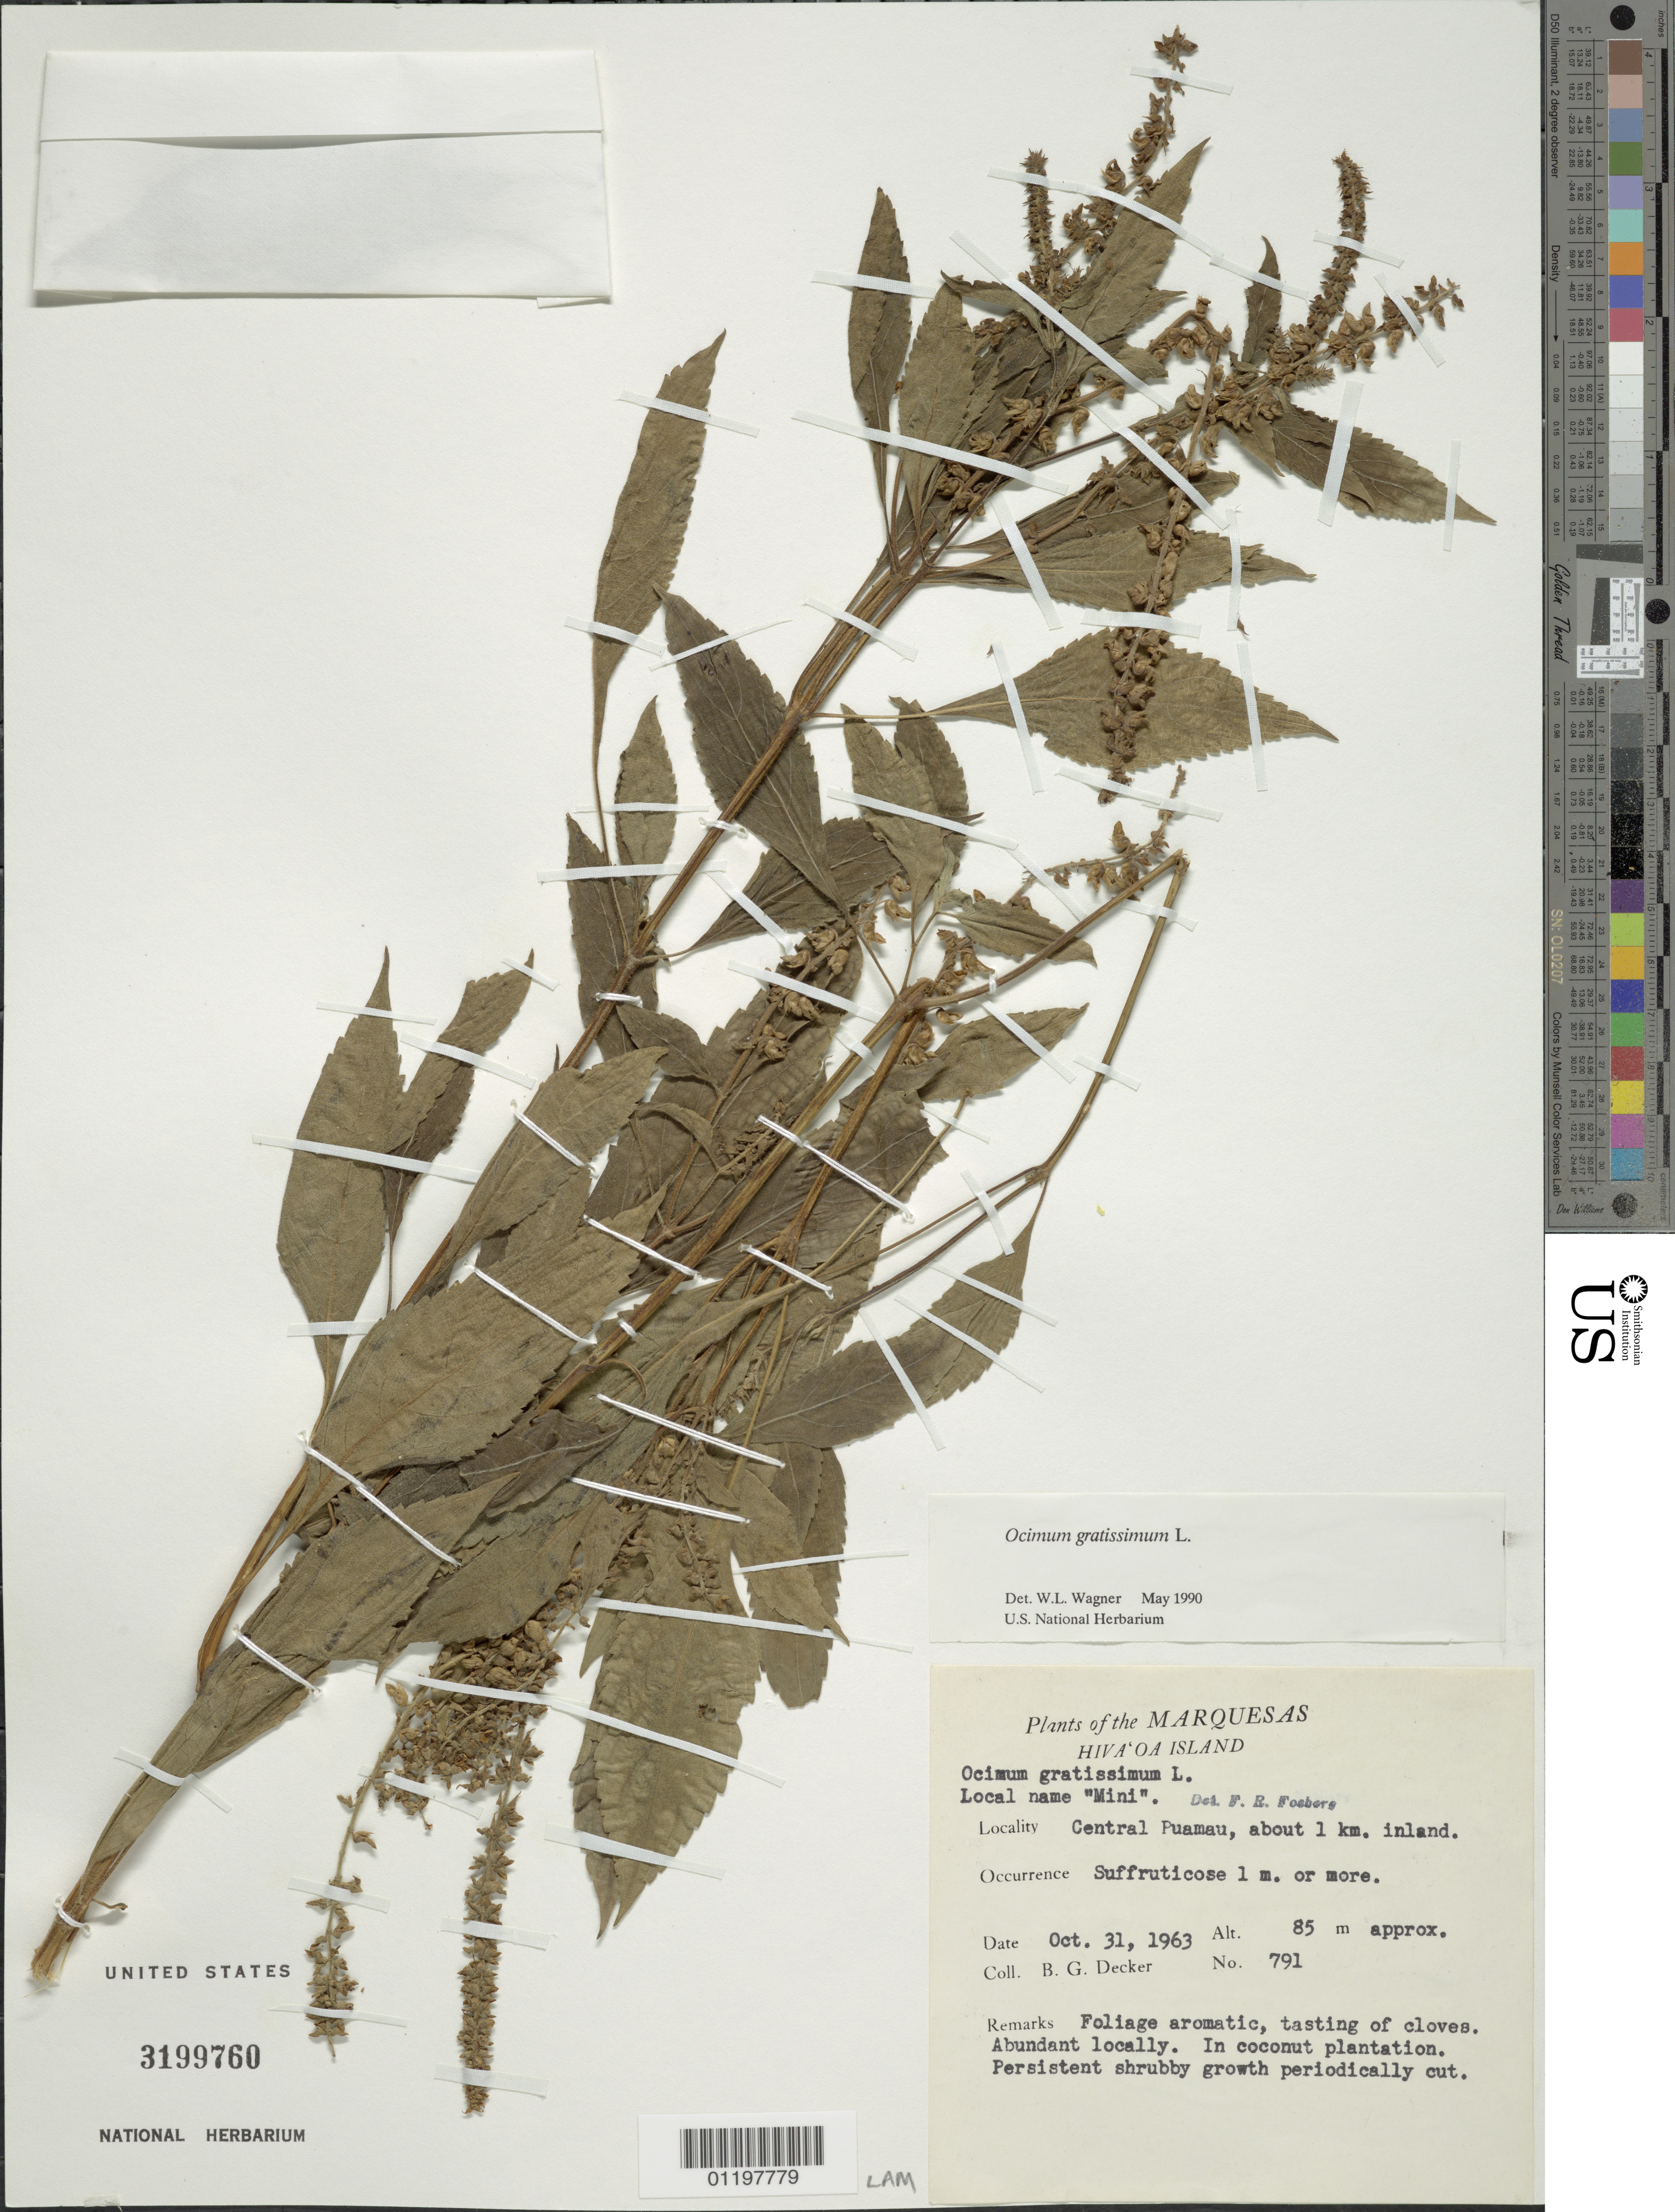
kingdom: Plantae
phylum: Tracheophyta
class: Magnoliopsida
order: Lamiales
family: Lamiaceae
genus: Ocimum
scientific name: Ocimum gratissimum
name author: L.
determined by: Wagner, W. L., (BOT), Smithsonian Institution - National Museum of Natural History (UNITED STATES)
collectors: B. G. Decker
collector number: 791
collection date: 1963-10-31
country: French Polynesia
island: Hiva Oa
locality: central Puamau, 1 km inland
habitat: In coconut plantation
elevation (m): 85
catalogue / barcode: US 3199760